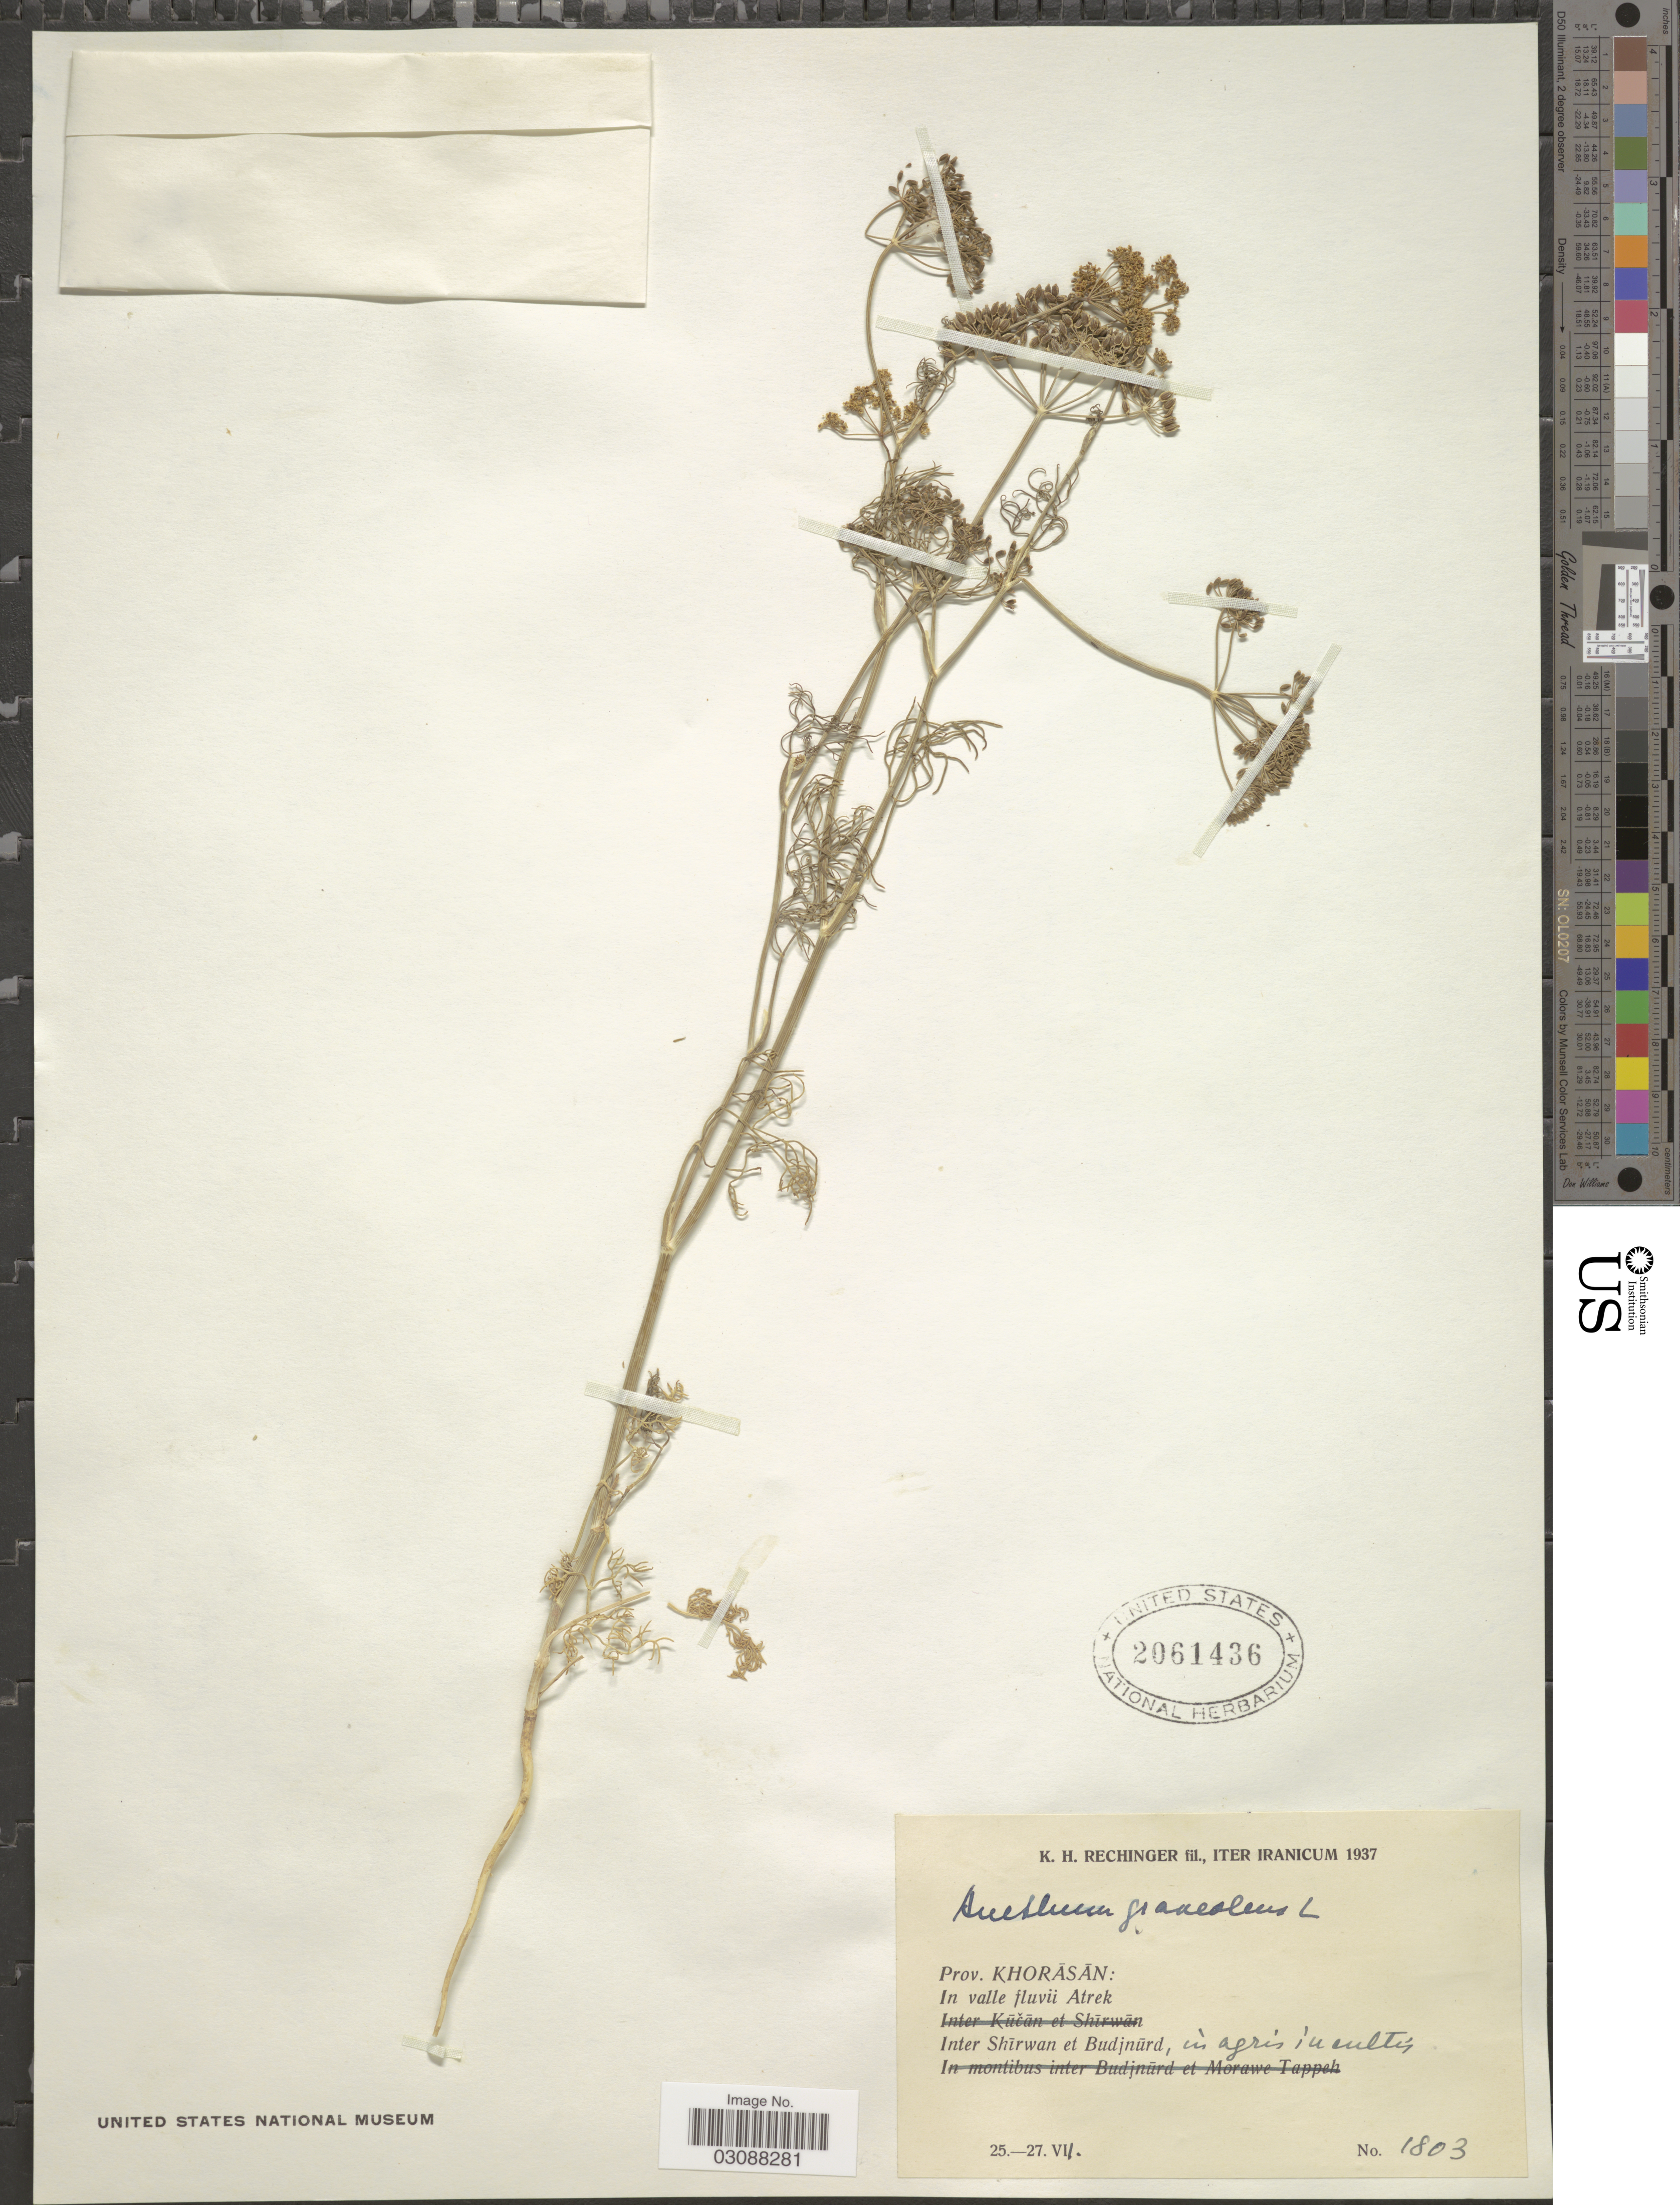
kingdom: Plantae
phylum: Tracheophyta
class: Magnoliopsida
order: Apiales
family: Apiaceae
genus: Anethum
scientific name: Anethum graveolens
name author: L.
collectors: K. H. Rechinger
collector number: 1803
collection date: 1937-07-25/1937-07-27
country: Iran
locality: In valle fluvii Atrek. Inter Shírwan et Budjnúrd.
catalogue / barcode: US 2061436